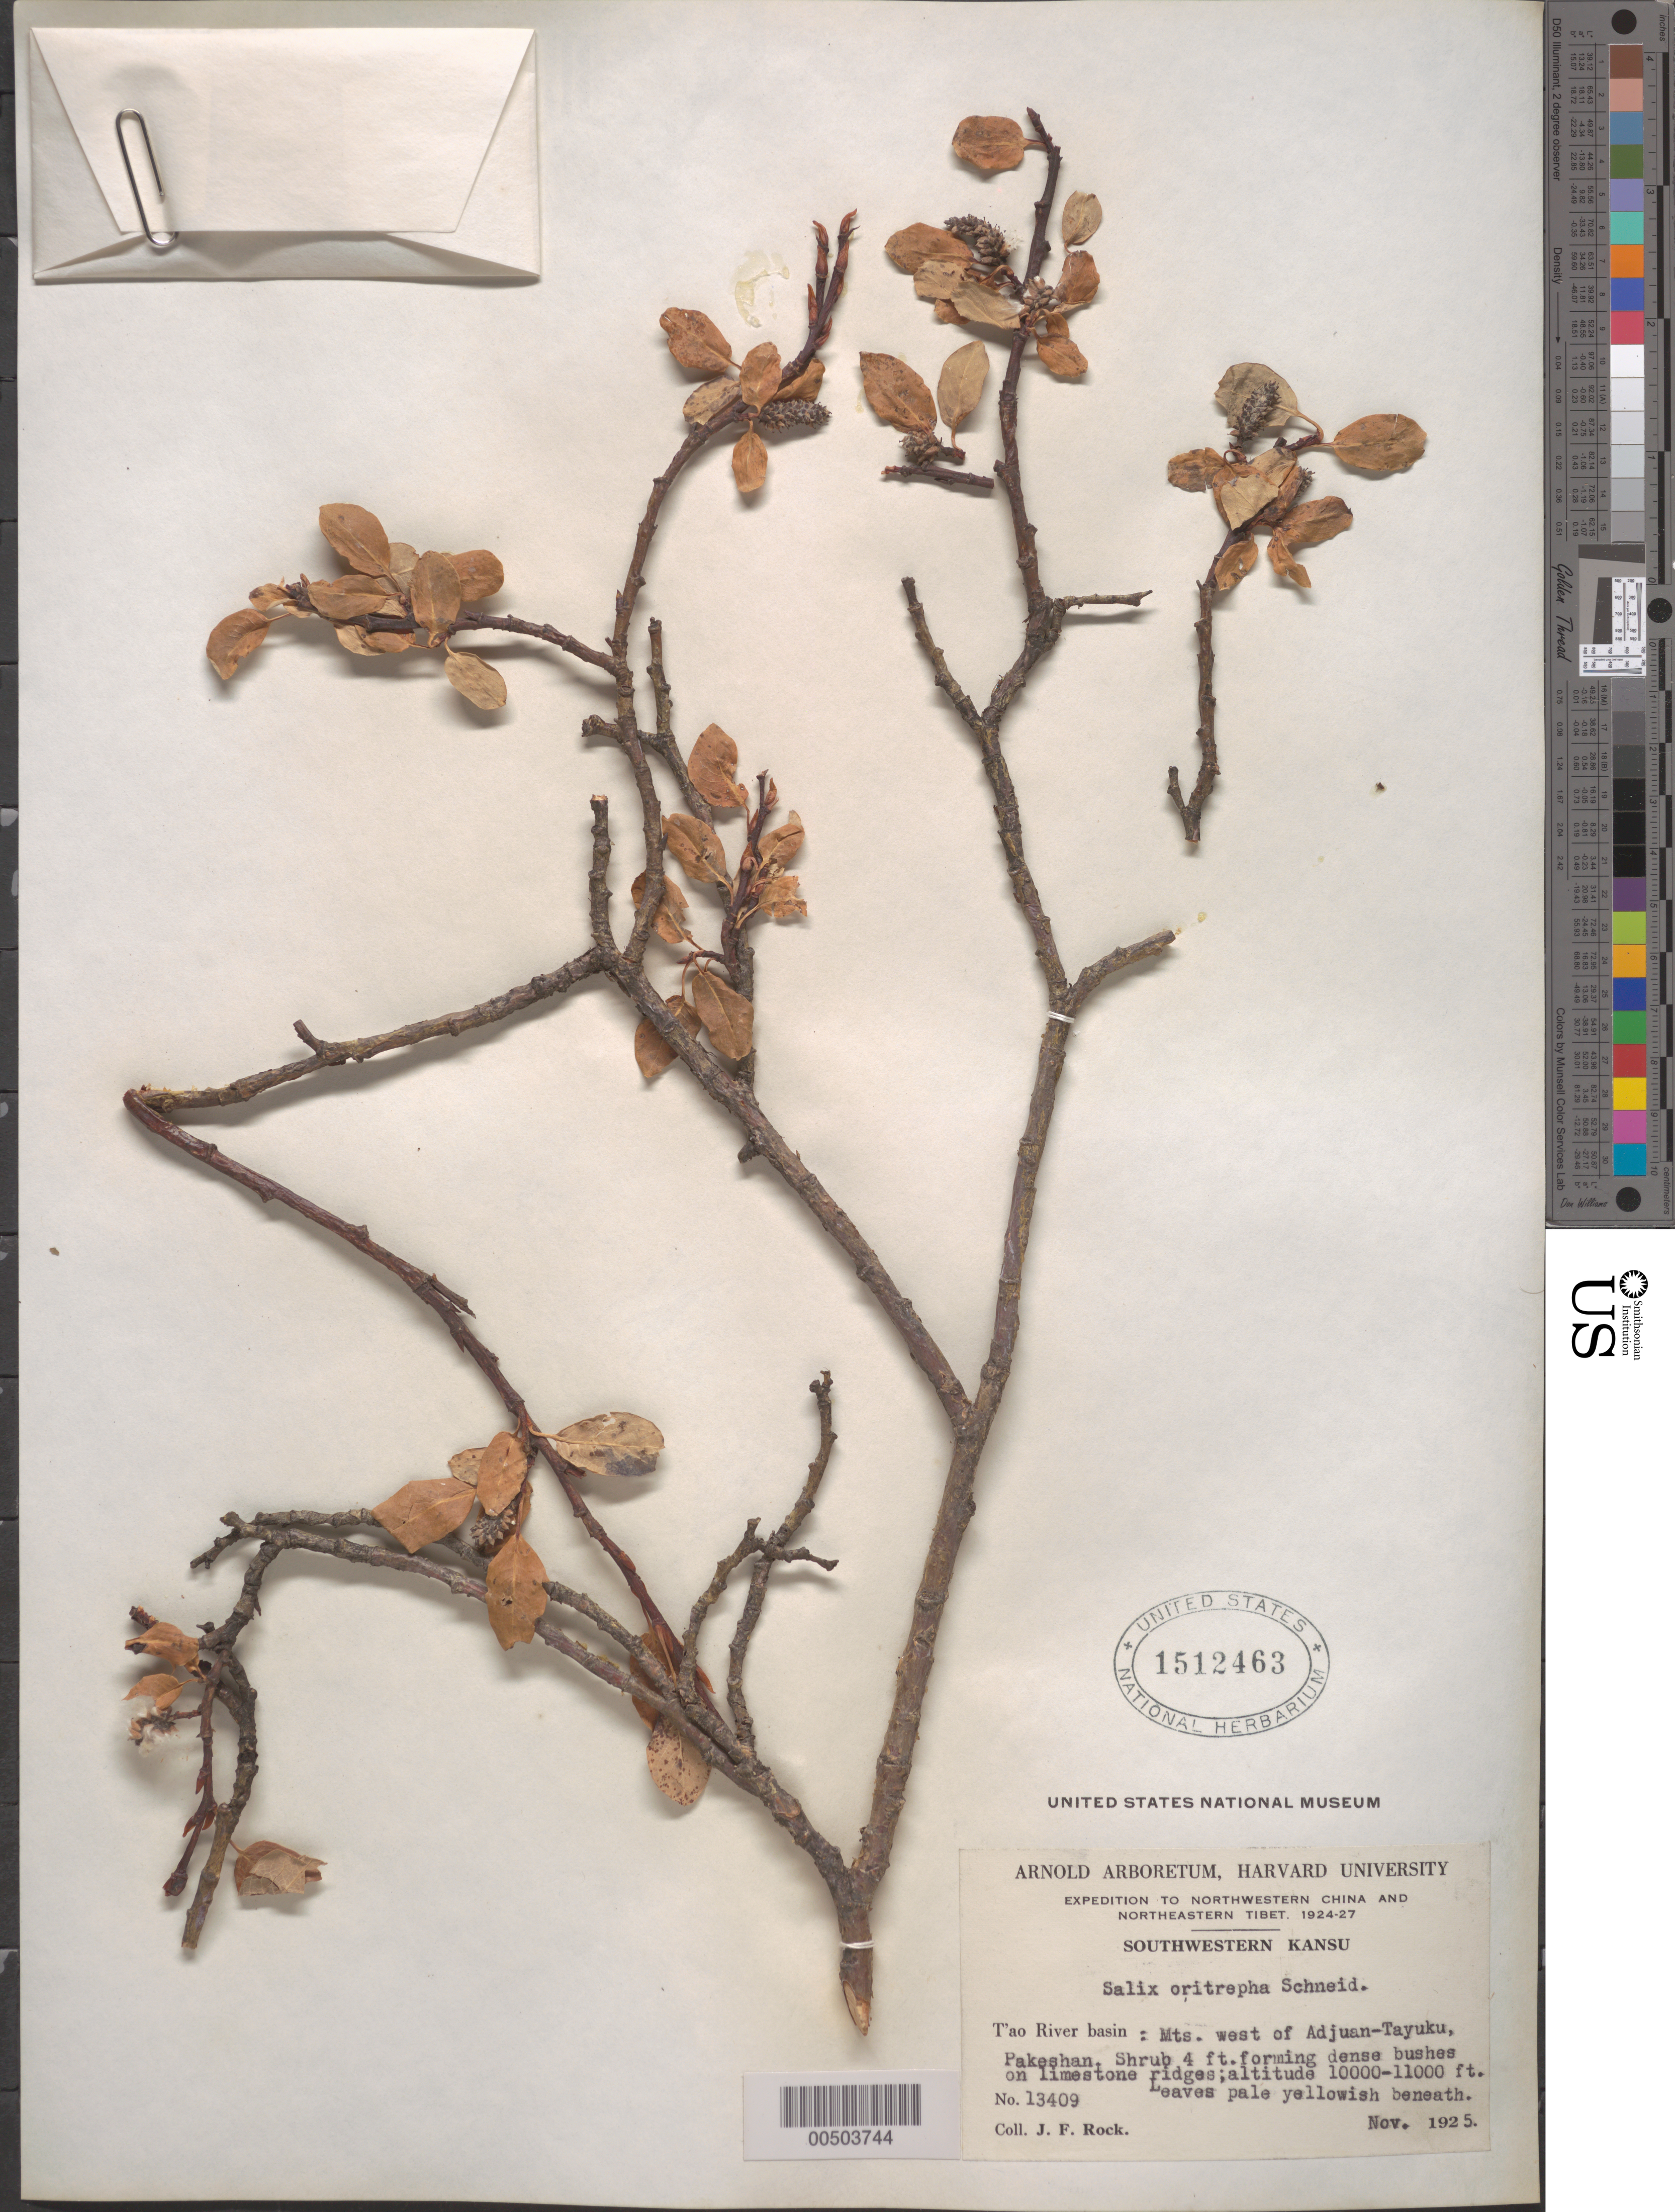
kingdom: Plantae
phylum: Tracheophyta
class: Magnoliopsida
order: Malpighiales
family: Salicaceae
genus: Salix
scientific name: Salix oritrepha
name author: C.K. Schneid.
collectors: J. F. Rock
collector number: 13409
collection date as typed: Nov 1925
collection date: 1925-11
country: China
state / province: Gansu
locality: Tao River basin: Mts. west of Adjuan-Tayuku, Pakeshan.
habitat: Shrub 4 ft. forming dense bushes on limestone ridges. Leaves pale yellowish beneath.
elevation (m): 3048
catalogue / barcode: US 1512463